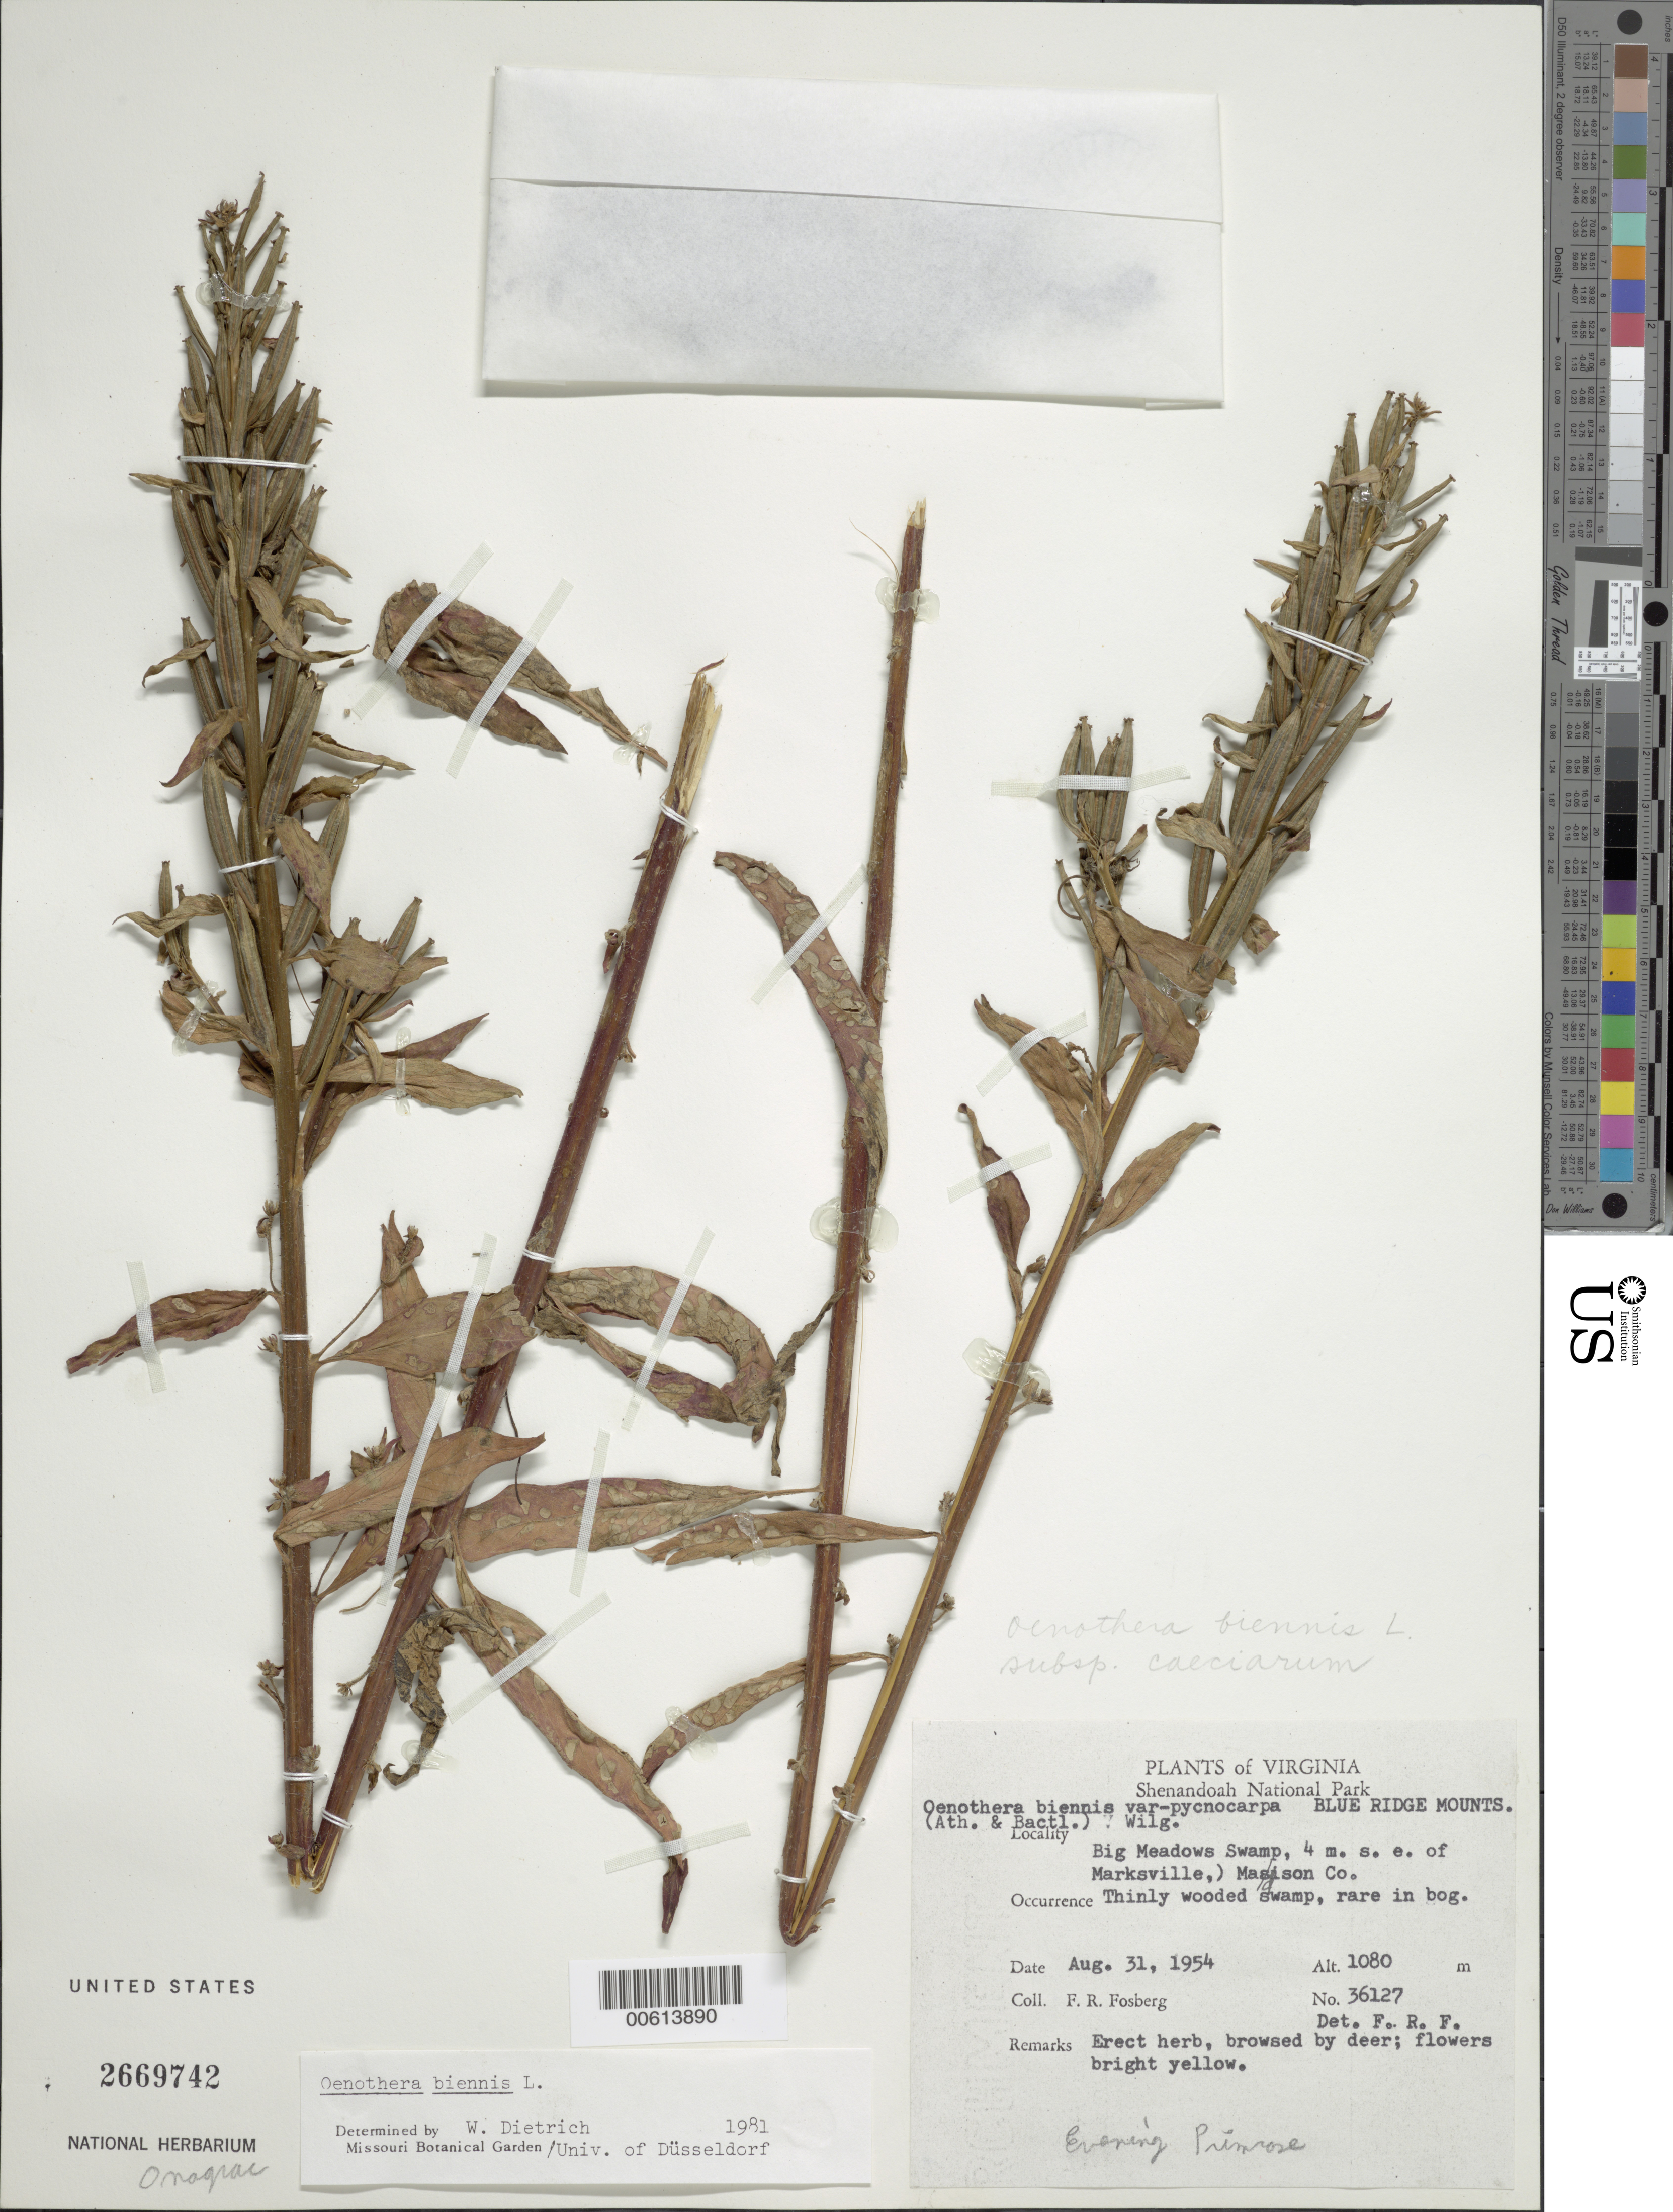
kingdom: Plantae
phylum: Tracheophyta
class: Magnoliopsida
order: Myrtales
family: Onagraceae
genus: Oenothera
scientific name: Oenothera biennis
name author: L.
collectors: F. R. Fosberg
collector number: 36127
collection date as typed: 31 Aug 1954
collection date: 1954-08-31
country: United States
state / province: Virginia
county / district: Madison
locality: Big Meadows Swamp, se of Marksville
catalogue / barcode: US 2669742